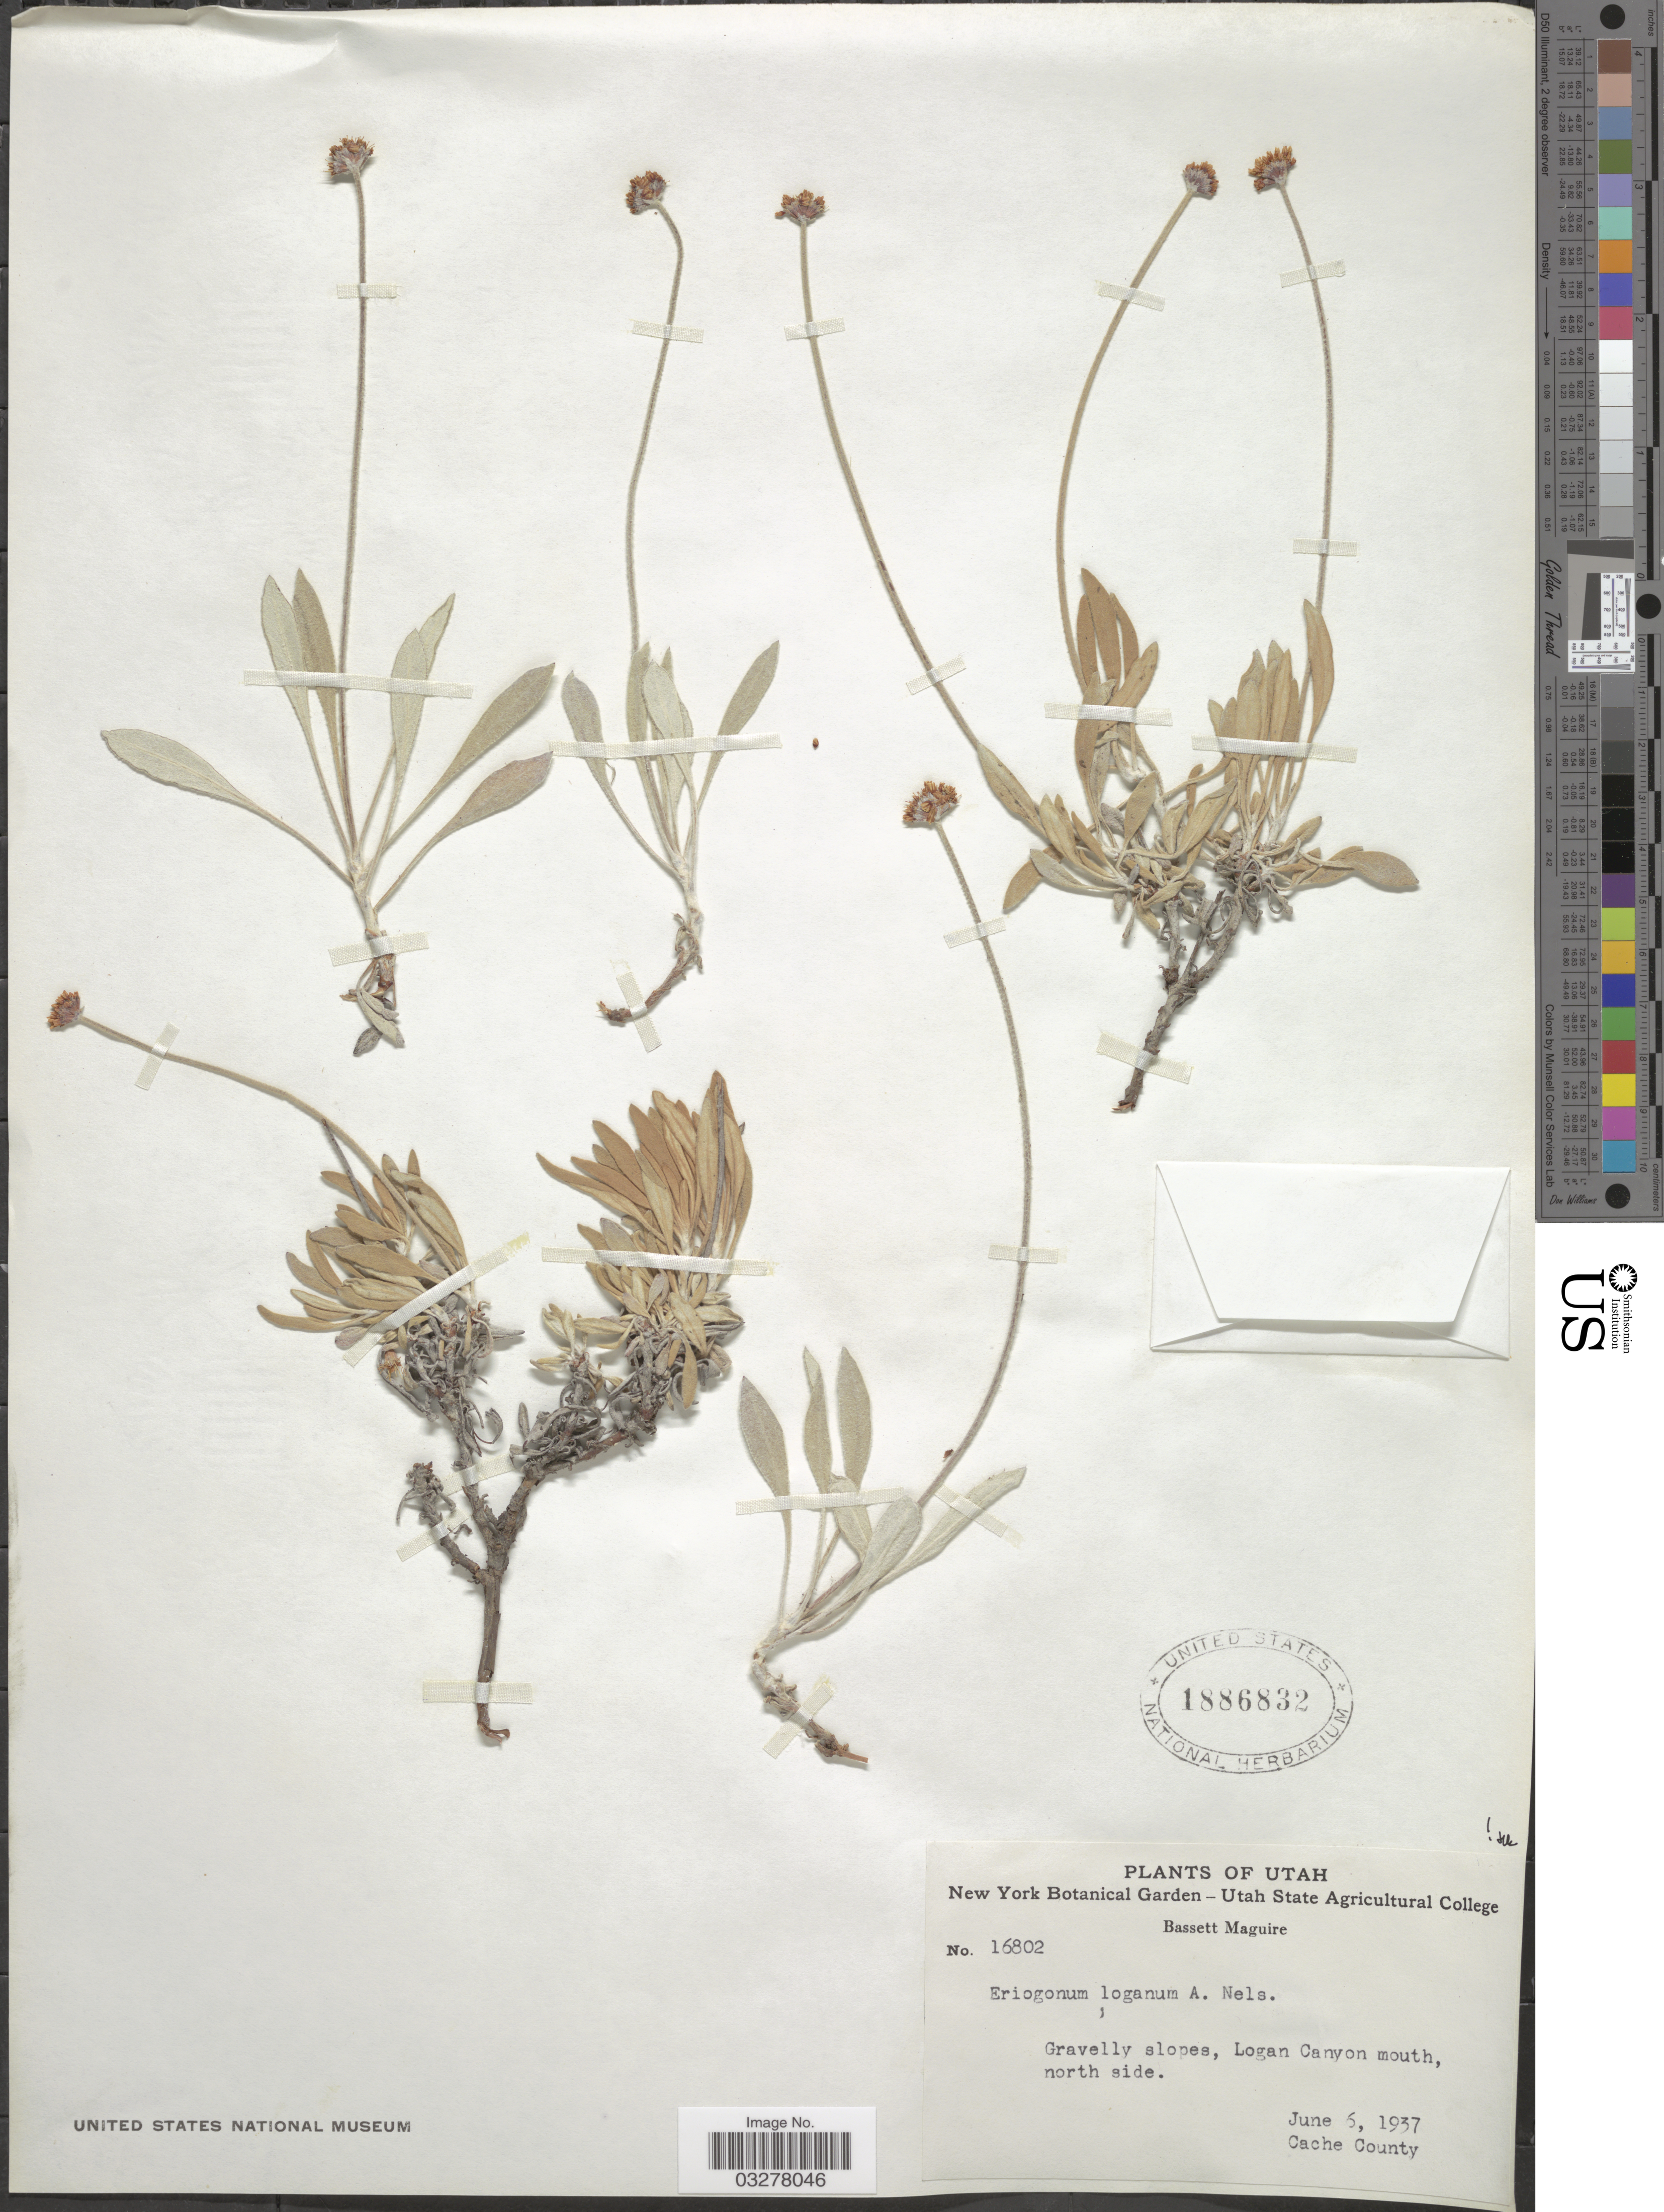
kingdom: Plantae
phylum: Tracheophyta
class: Magnoliopsida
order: Caryophyllales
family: Polygonaceae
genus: Eriogonum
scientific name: Eriogonum loganum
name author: A. Nelson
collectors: B. Maguire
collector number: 16802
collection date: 1937-06-06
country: United States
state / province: Utah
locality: Logan Canyon mouth, north side. Cache County.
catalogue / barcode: US 1886832